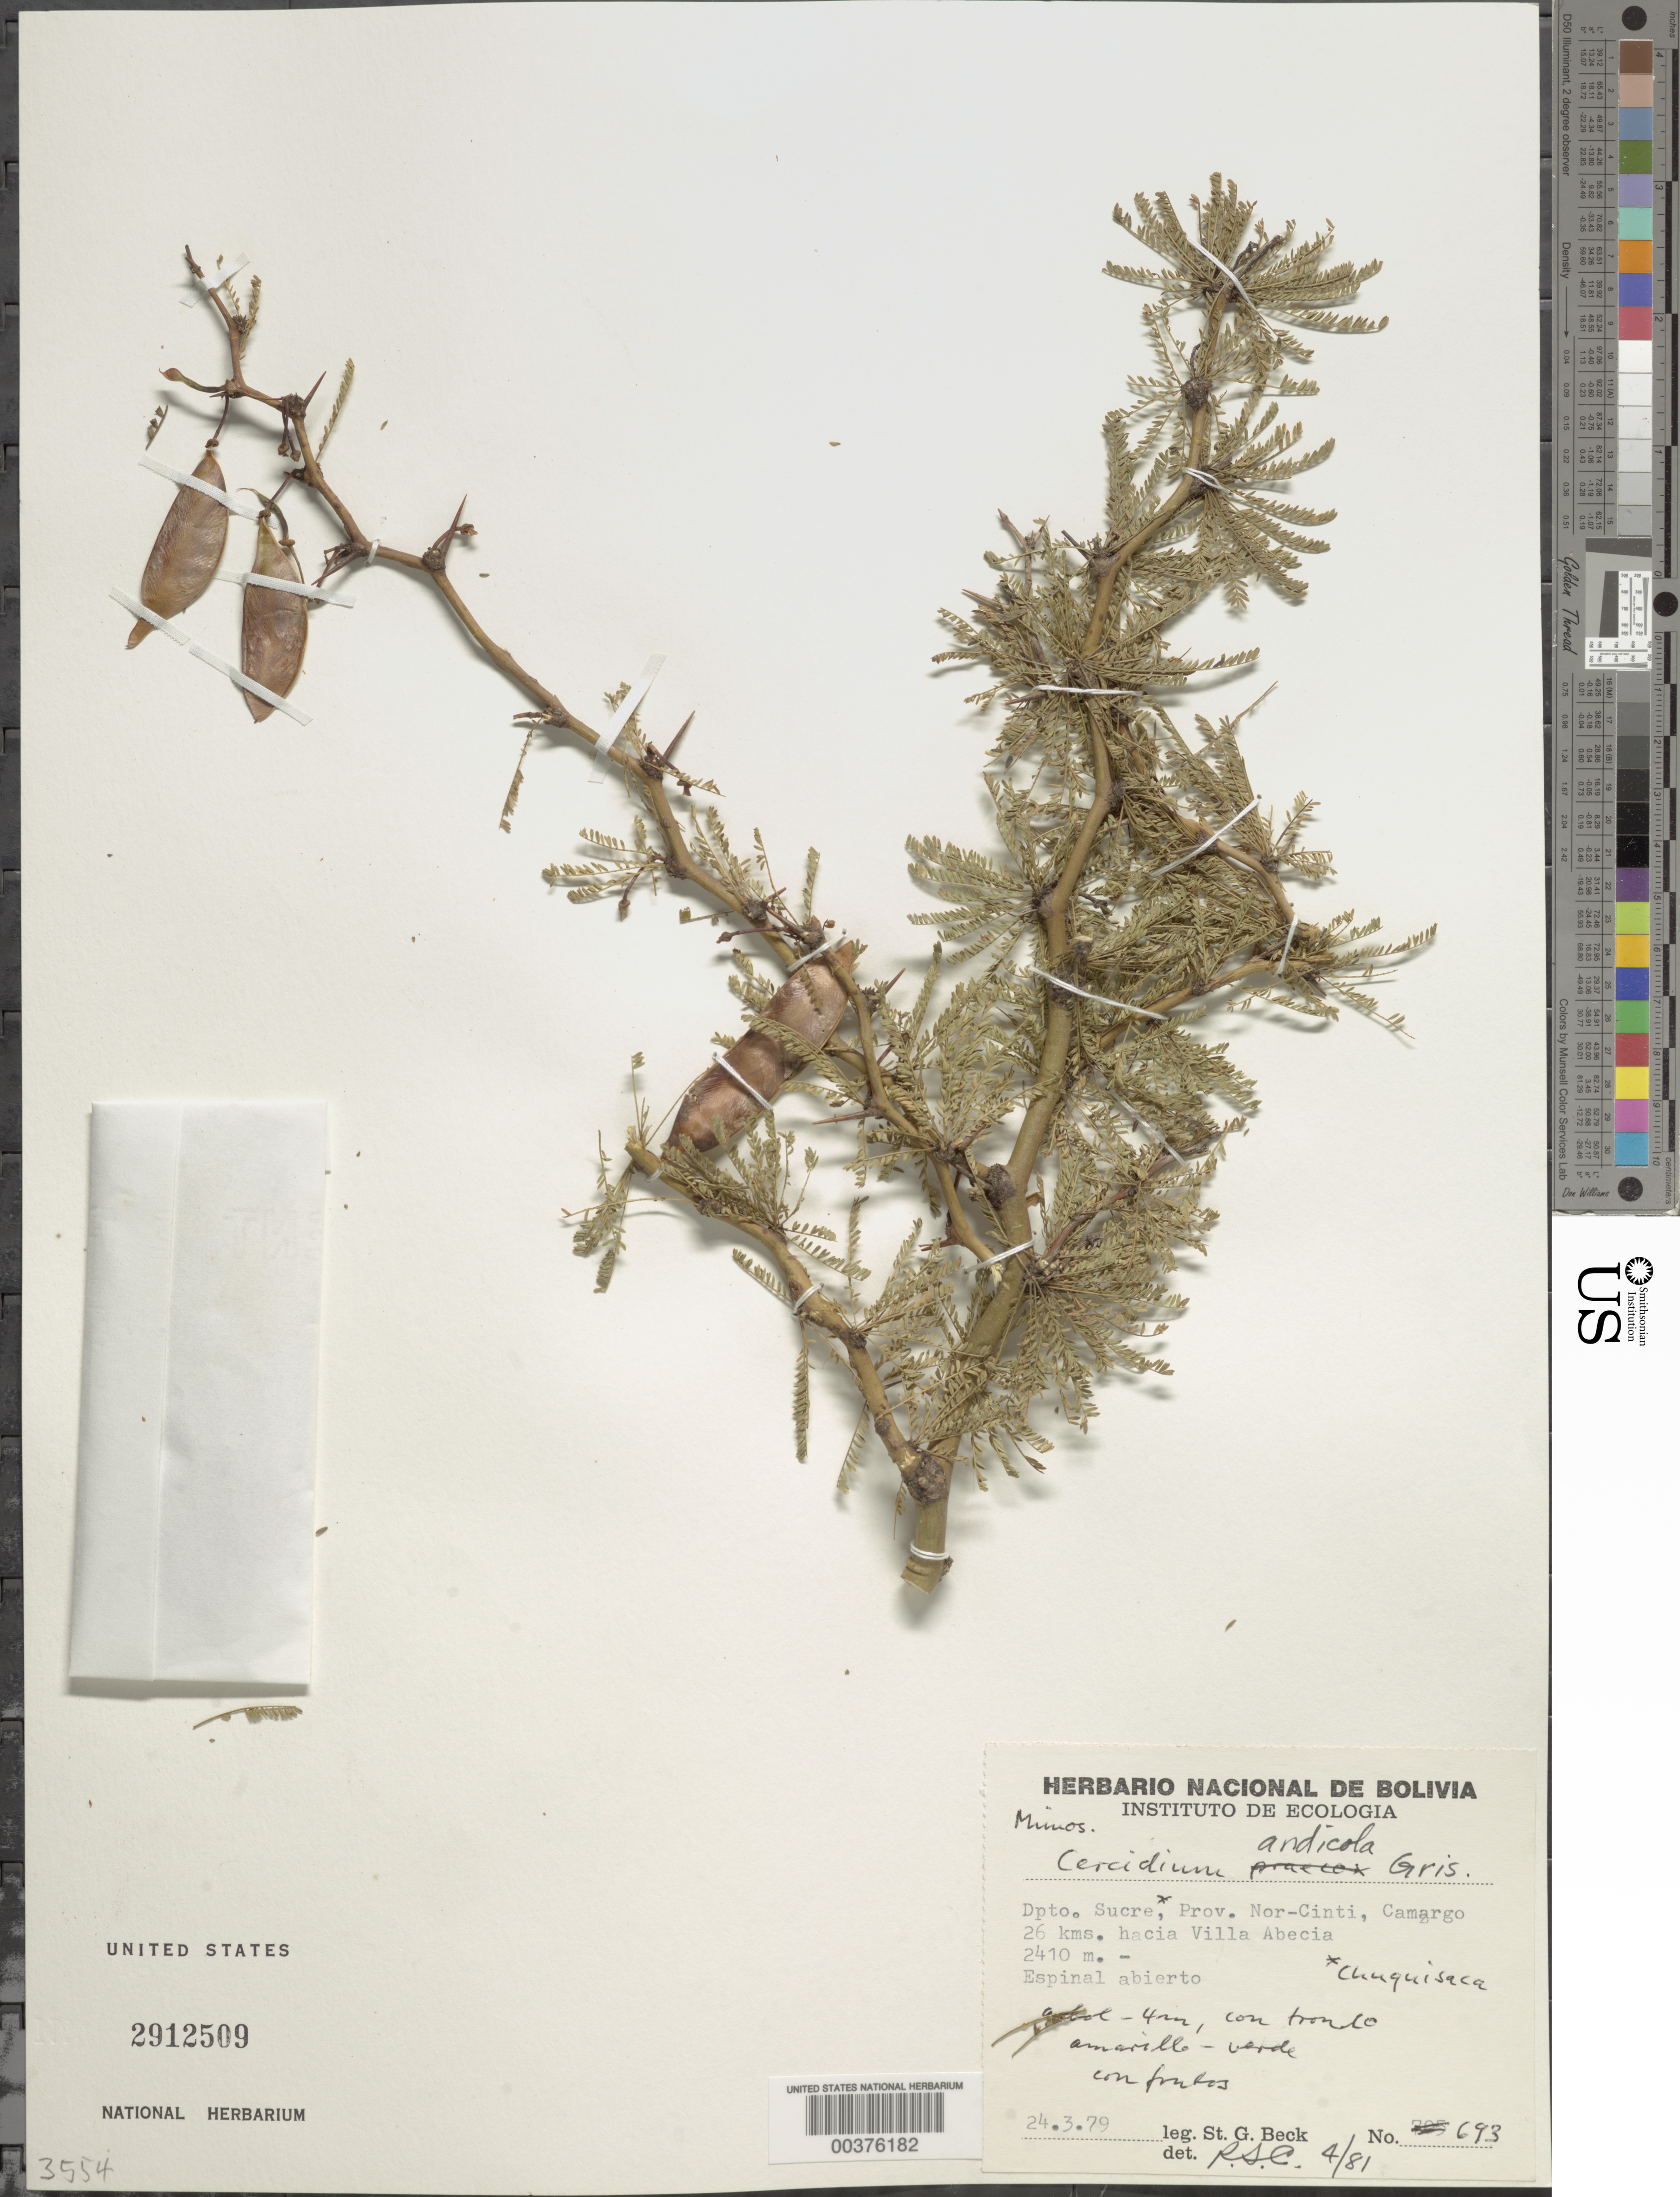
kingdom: Plantae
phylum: Tracheophyta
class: Magnoliopsida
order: Fabales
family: Fabaceae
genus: Parkinsonia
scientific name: Parkinsonia andicola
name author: (Griseb.) Varjão & Mansano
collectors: S. G. Beck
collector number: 693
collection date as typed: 24 Mar 1979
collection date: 1979-03-24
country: Bolivia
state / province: Chuquisaca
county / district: Nor Cinti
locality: Sucre Dept. [= Chuquisaca Dept.], Camargo 26 km Hacia Villa abecia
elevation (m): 2410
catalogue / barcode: US 2912509